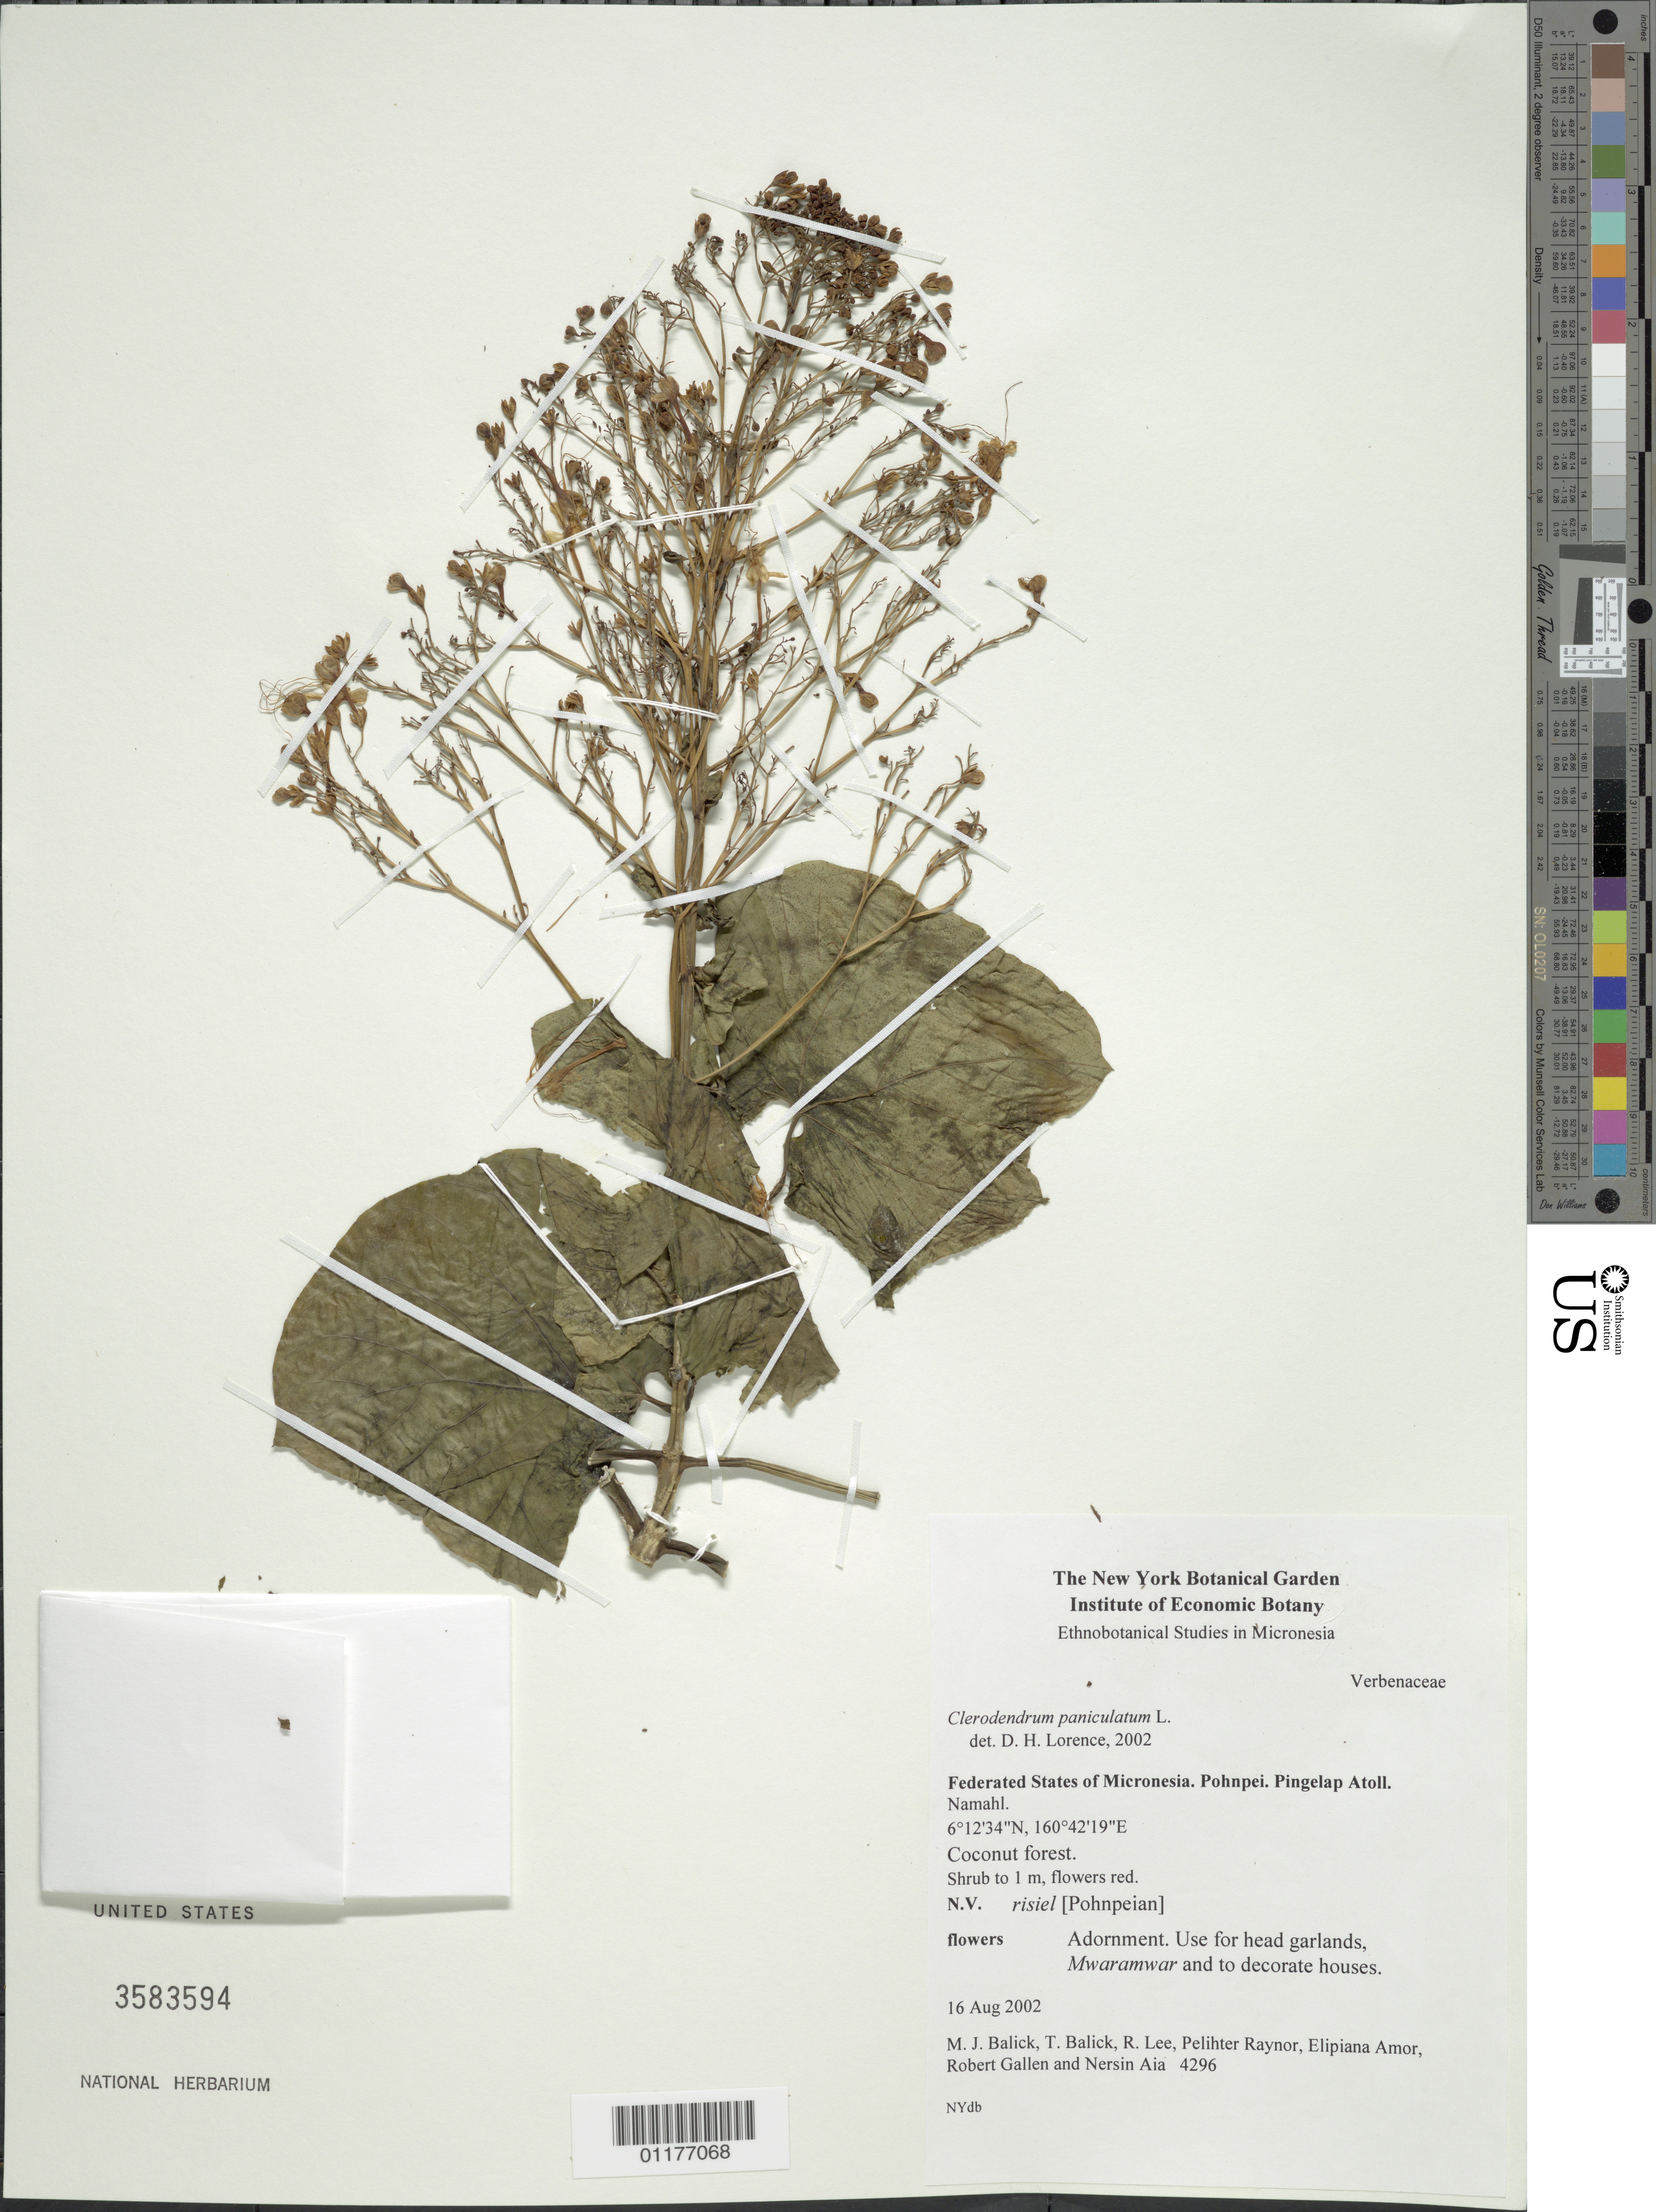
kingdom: Plantae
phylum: Tracheophyta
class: Magnoliopsida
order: Lamiales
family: Lamiaceae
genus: Clerodendrum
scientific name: Clerodendrum paniculatum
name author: L.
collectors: M. J. Balick, T. Balick, R. Lee, P. Raynor, E. A. Amor, R. Gallen & N. Aia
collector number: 4296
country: Micronesia, Federated States of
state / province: Pohnpei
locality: Pingelap Atoll, Namahl.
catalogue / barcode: US 3583594